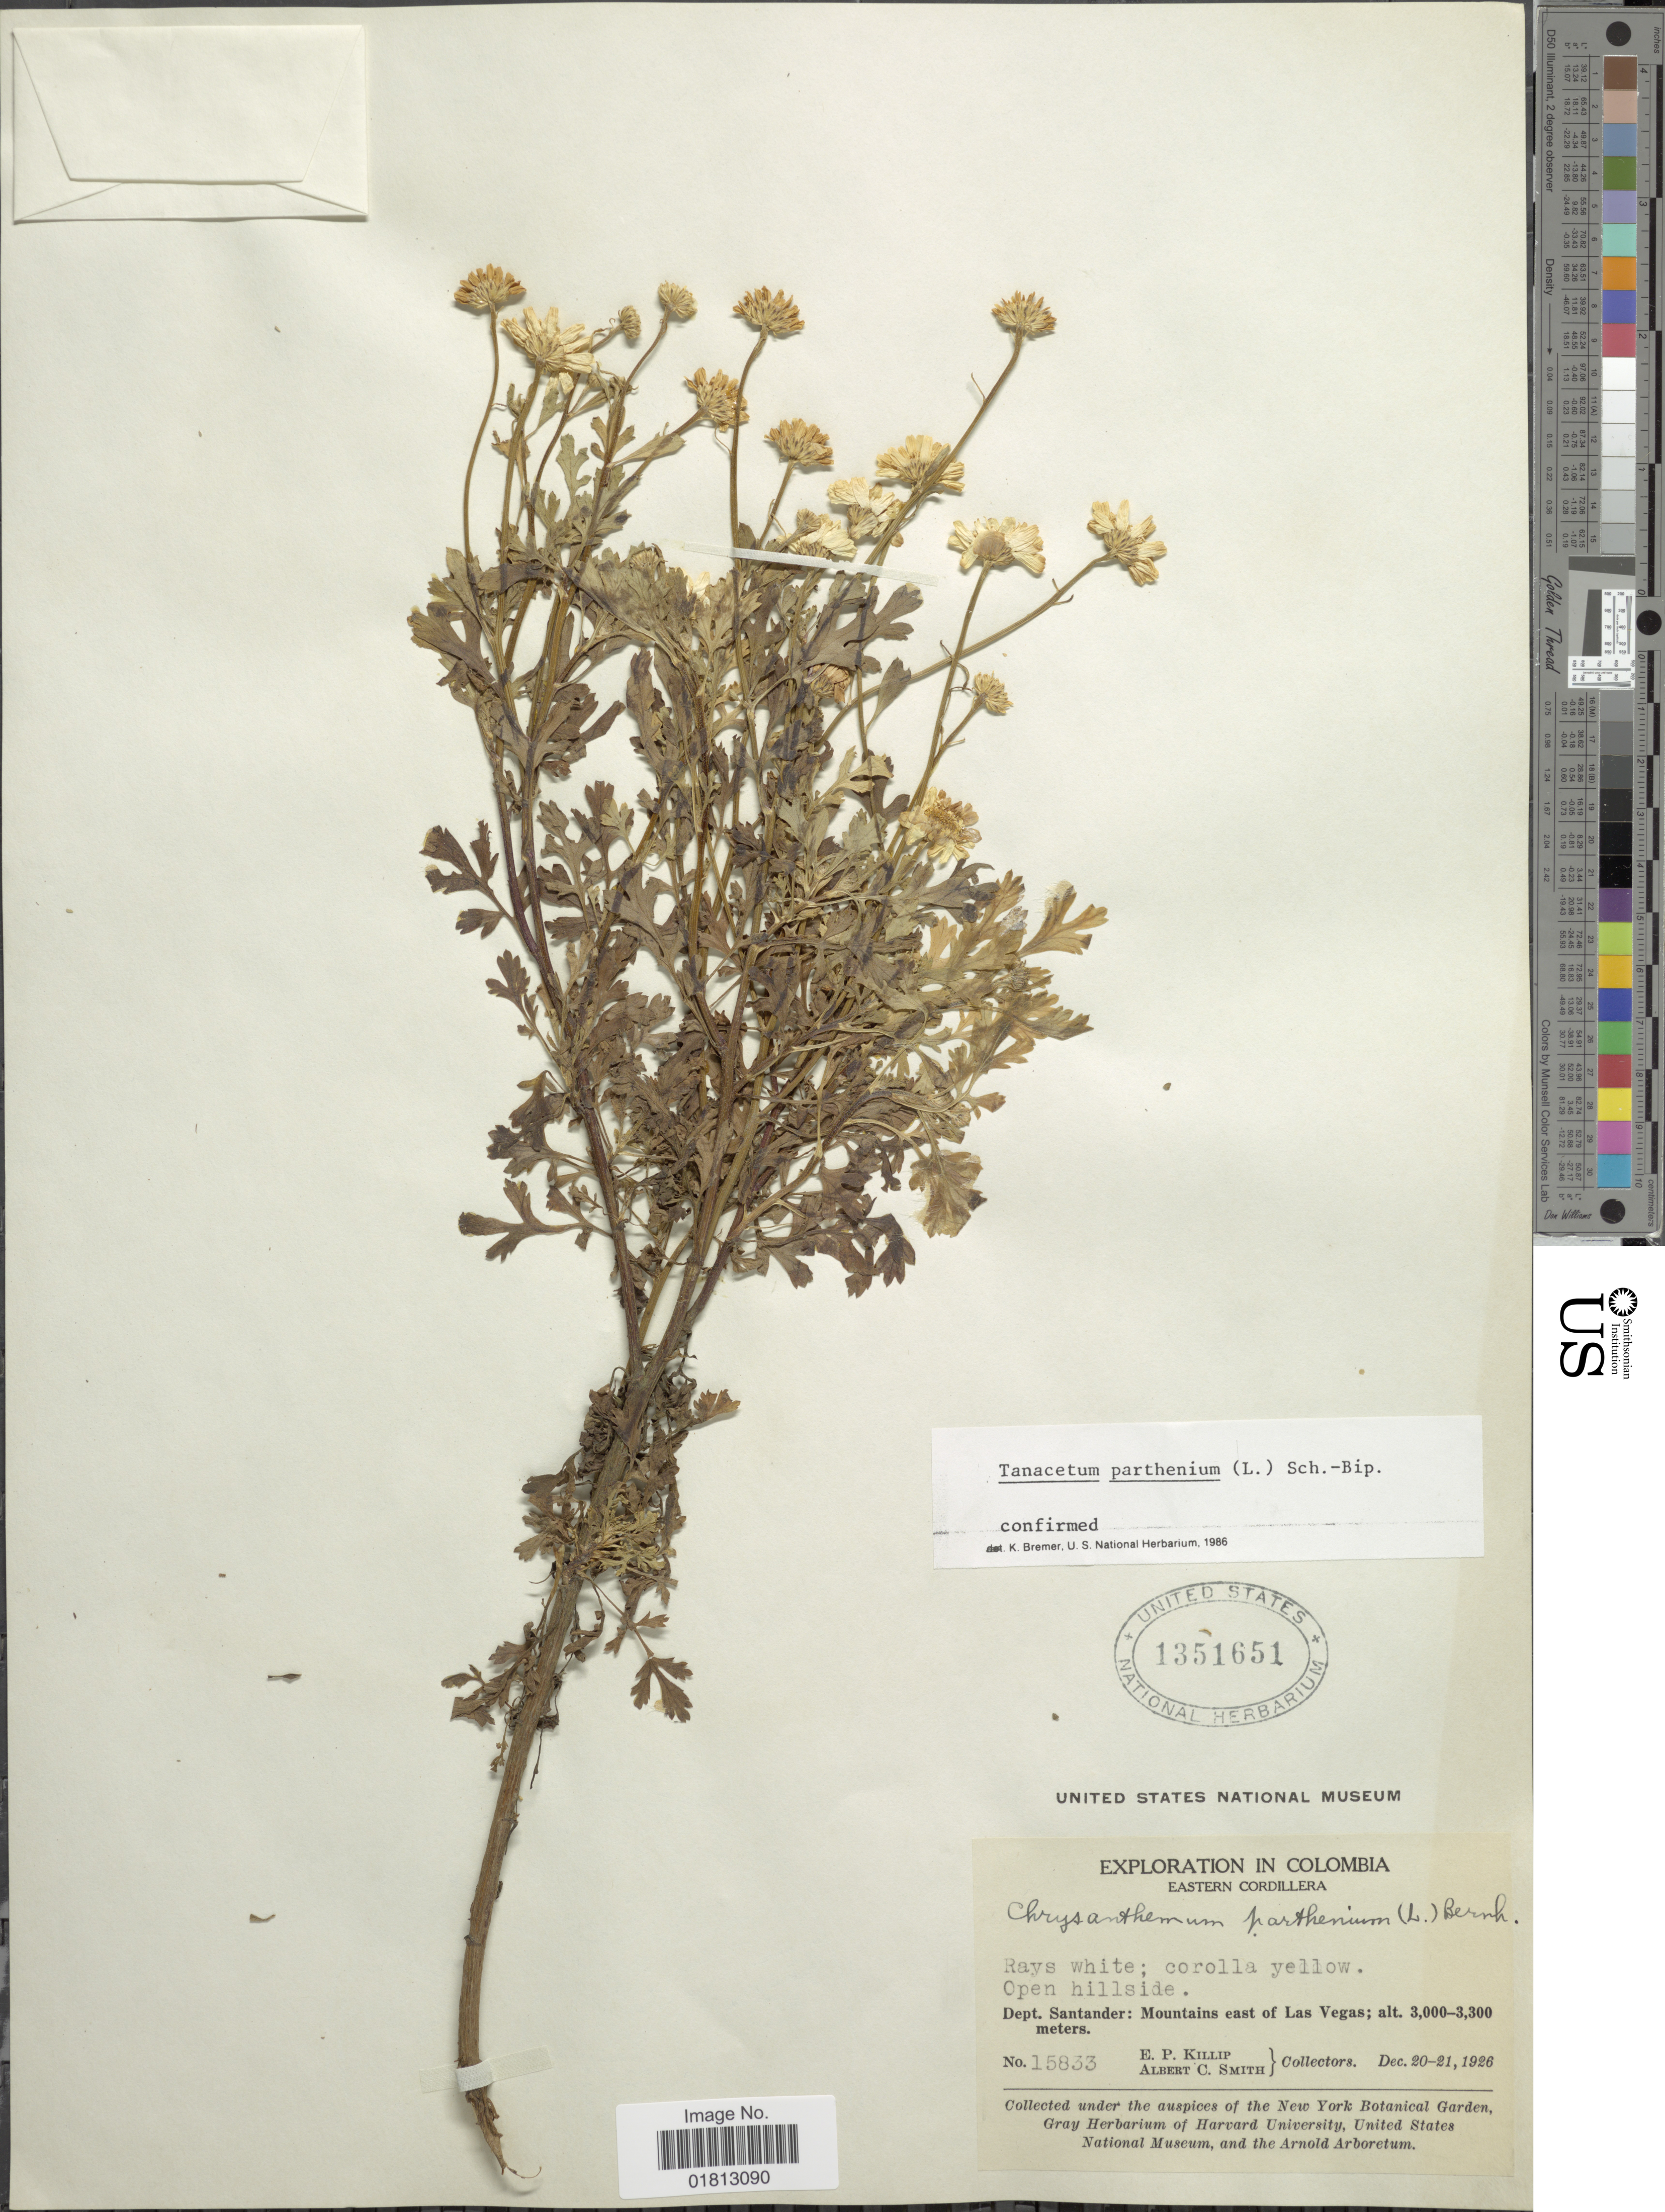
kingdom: Plantae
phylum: Tracheophyta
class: Magnoliopsida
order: Asterales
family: Asteraceae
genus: Tanacetum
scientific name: Tanacetum parthenium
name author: (L.) Sch. Bip.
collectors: E. P. Killip & A. C. Smith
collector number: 158833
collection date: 1926-12-20/1926-12-21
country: Colombia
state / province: Santander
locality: Eastern Cordillera, Dept. Santander: Mountains east of Las Vegas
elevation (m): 3000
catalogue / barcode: US 1351651